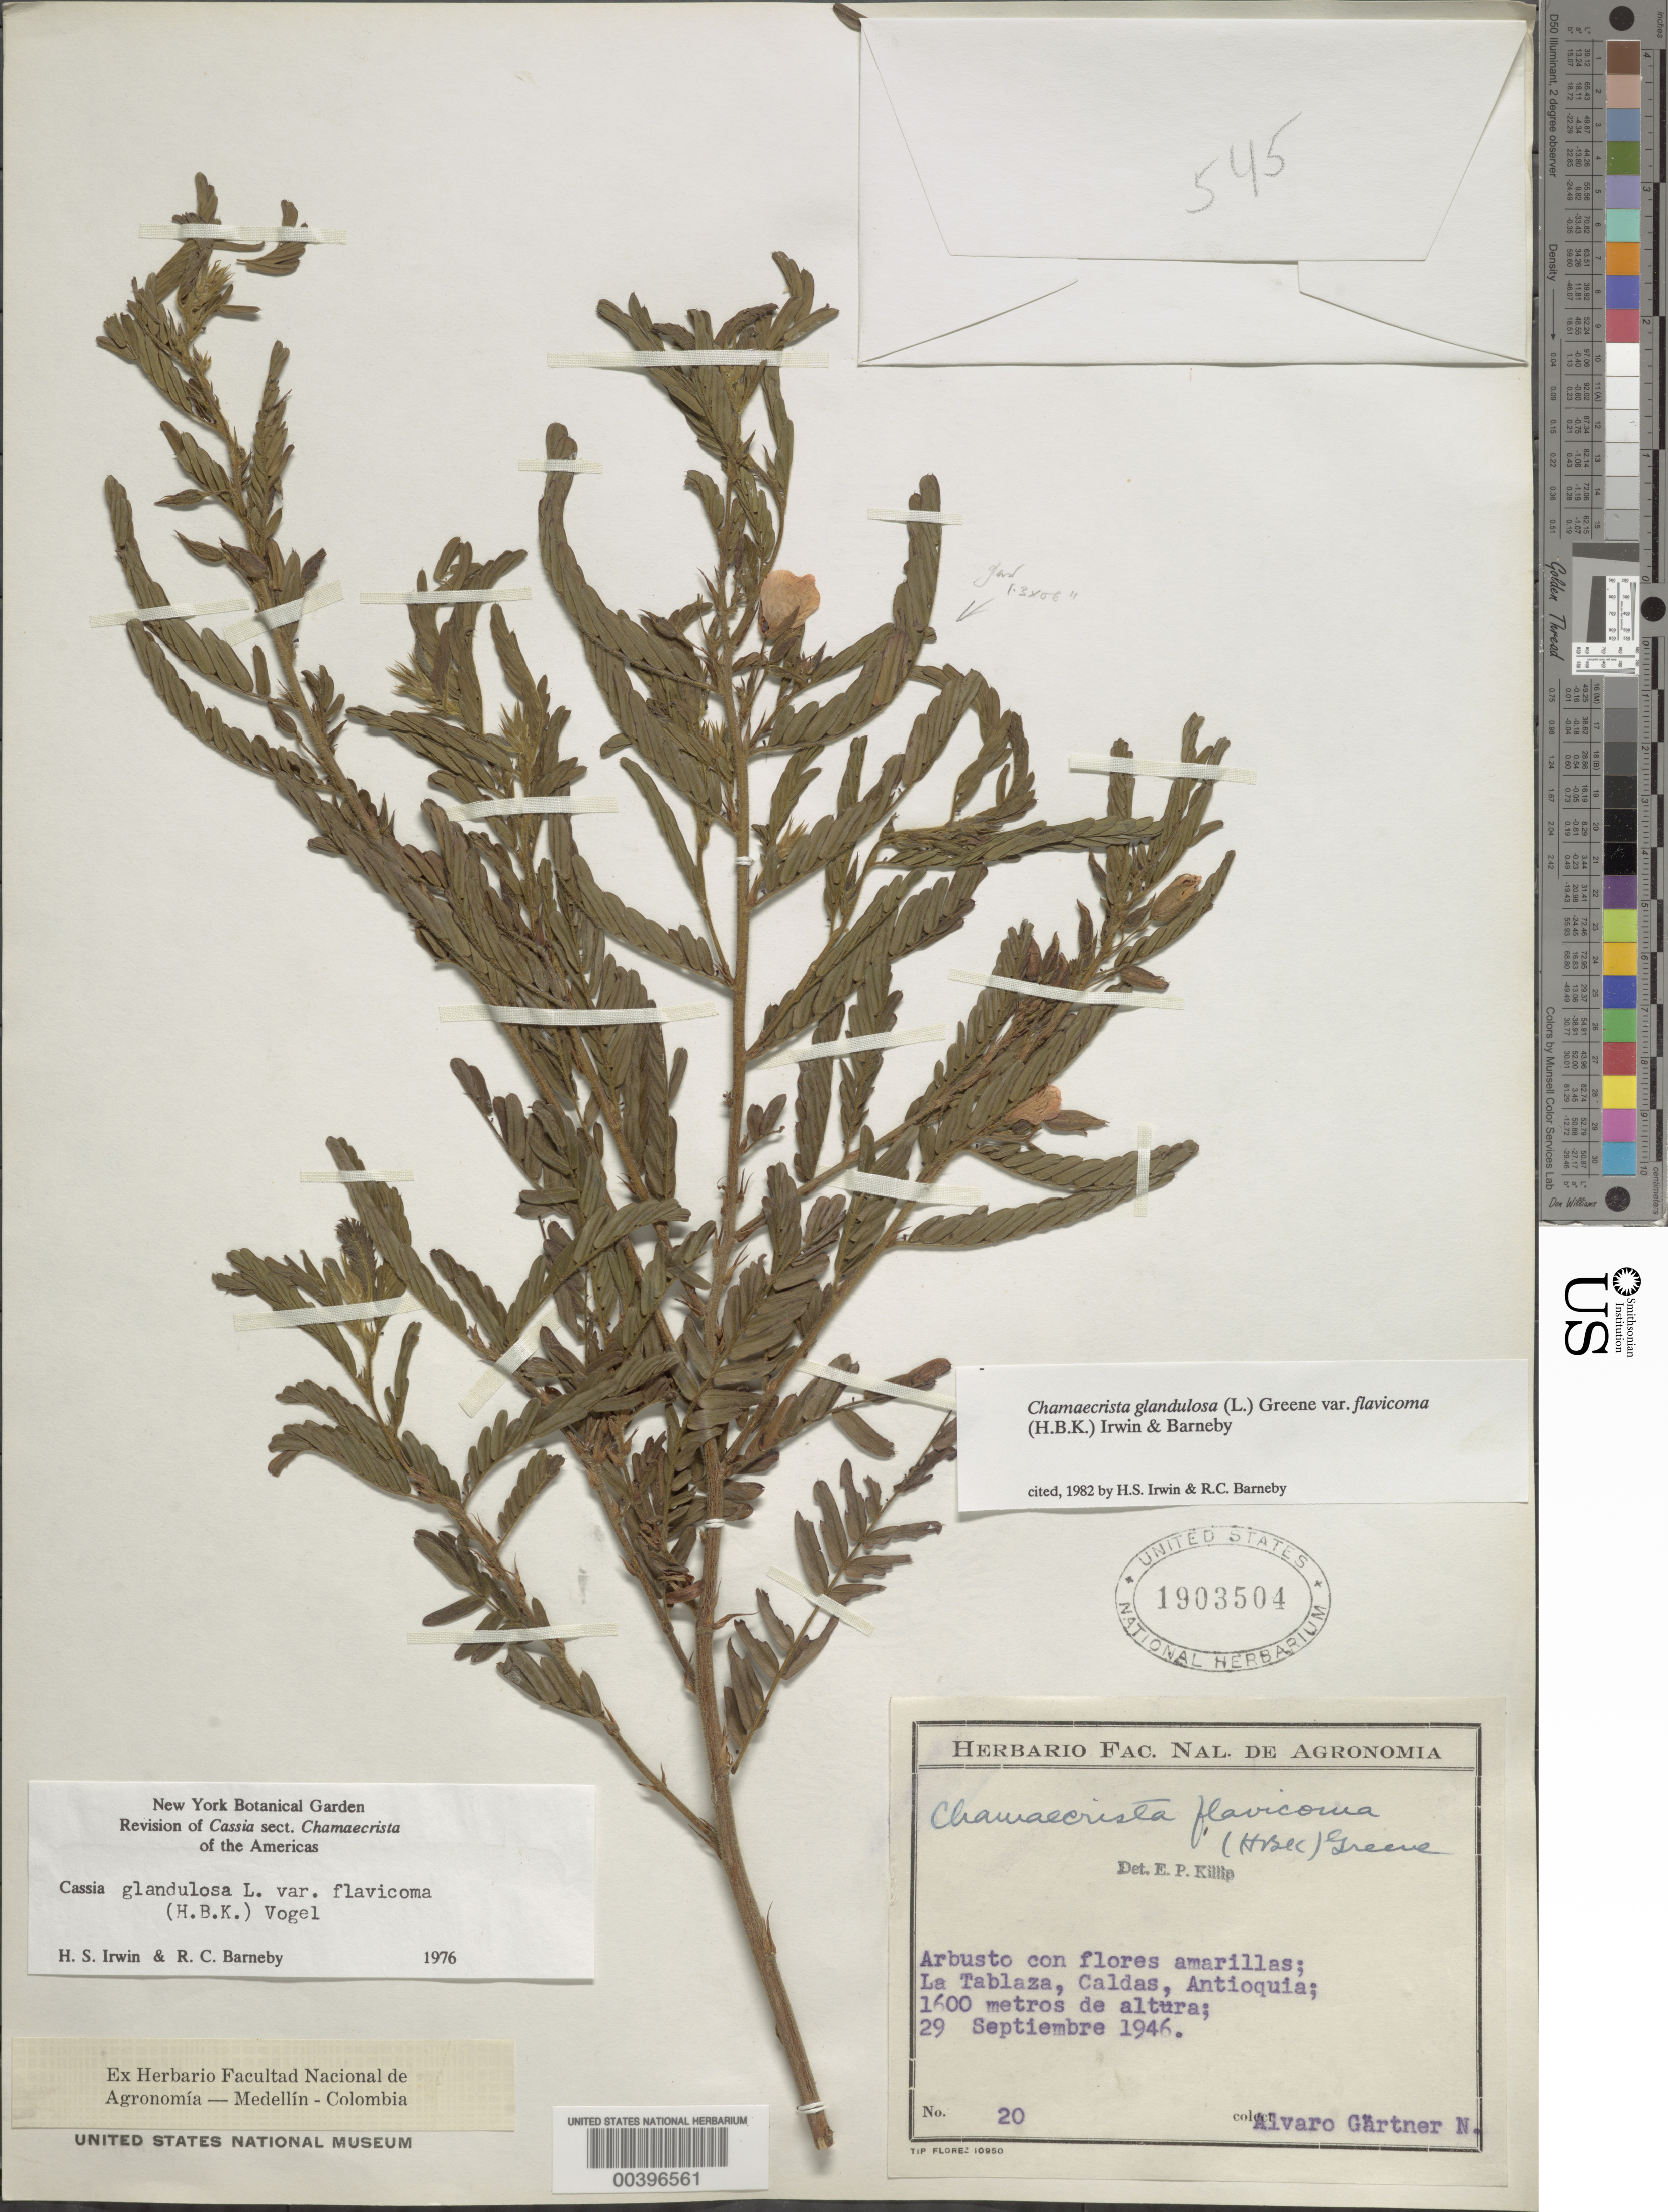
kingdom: Plantae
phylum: Tracheophyta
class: Magnoliopsida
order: Fabales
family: Fabaceae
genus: Chamaecrista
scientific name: Chamaecrista glandulosa var. flavicoma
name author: (Kunth) H.S. Irwin & Barneby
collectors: A. Gartner N.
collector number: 20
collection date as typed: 29 Sep 1946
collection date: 1946-09-29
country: Colombia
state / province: Antioquia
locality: La Tablaza, Caldas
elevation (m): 1600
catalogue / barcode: US 1903504